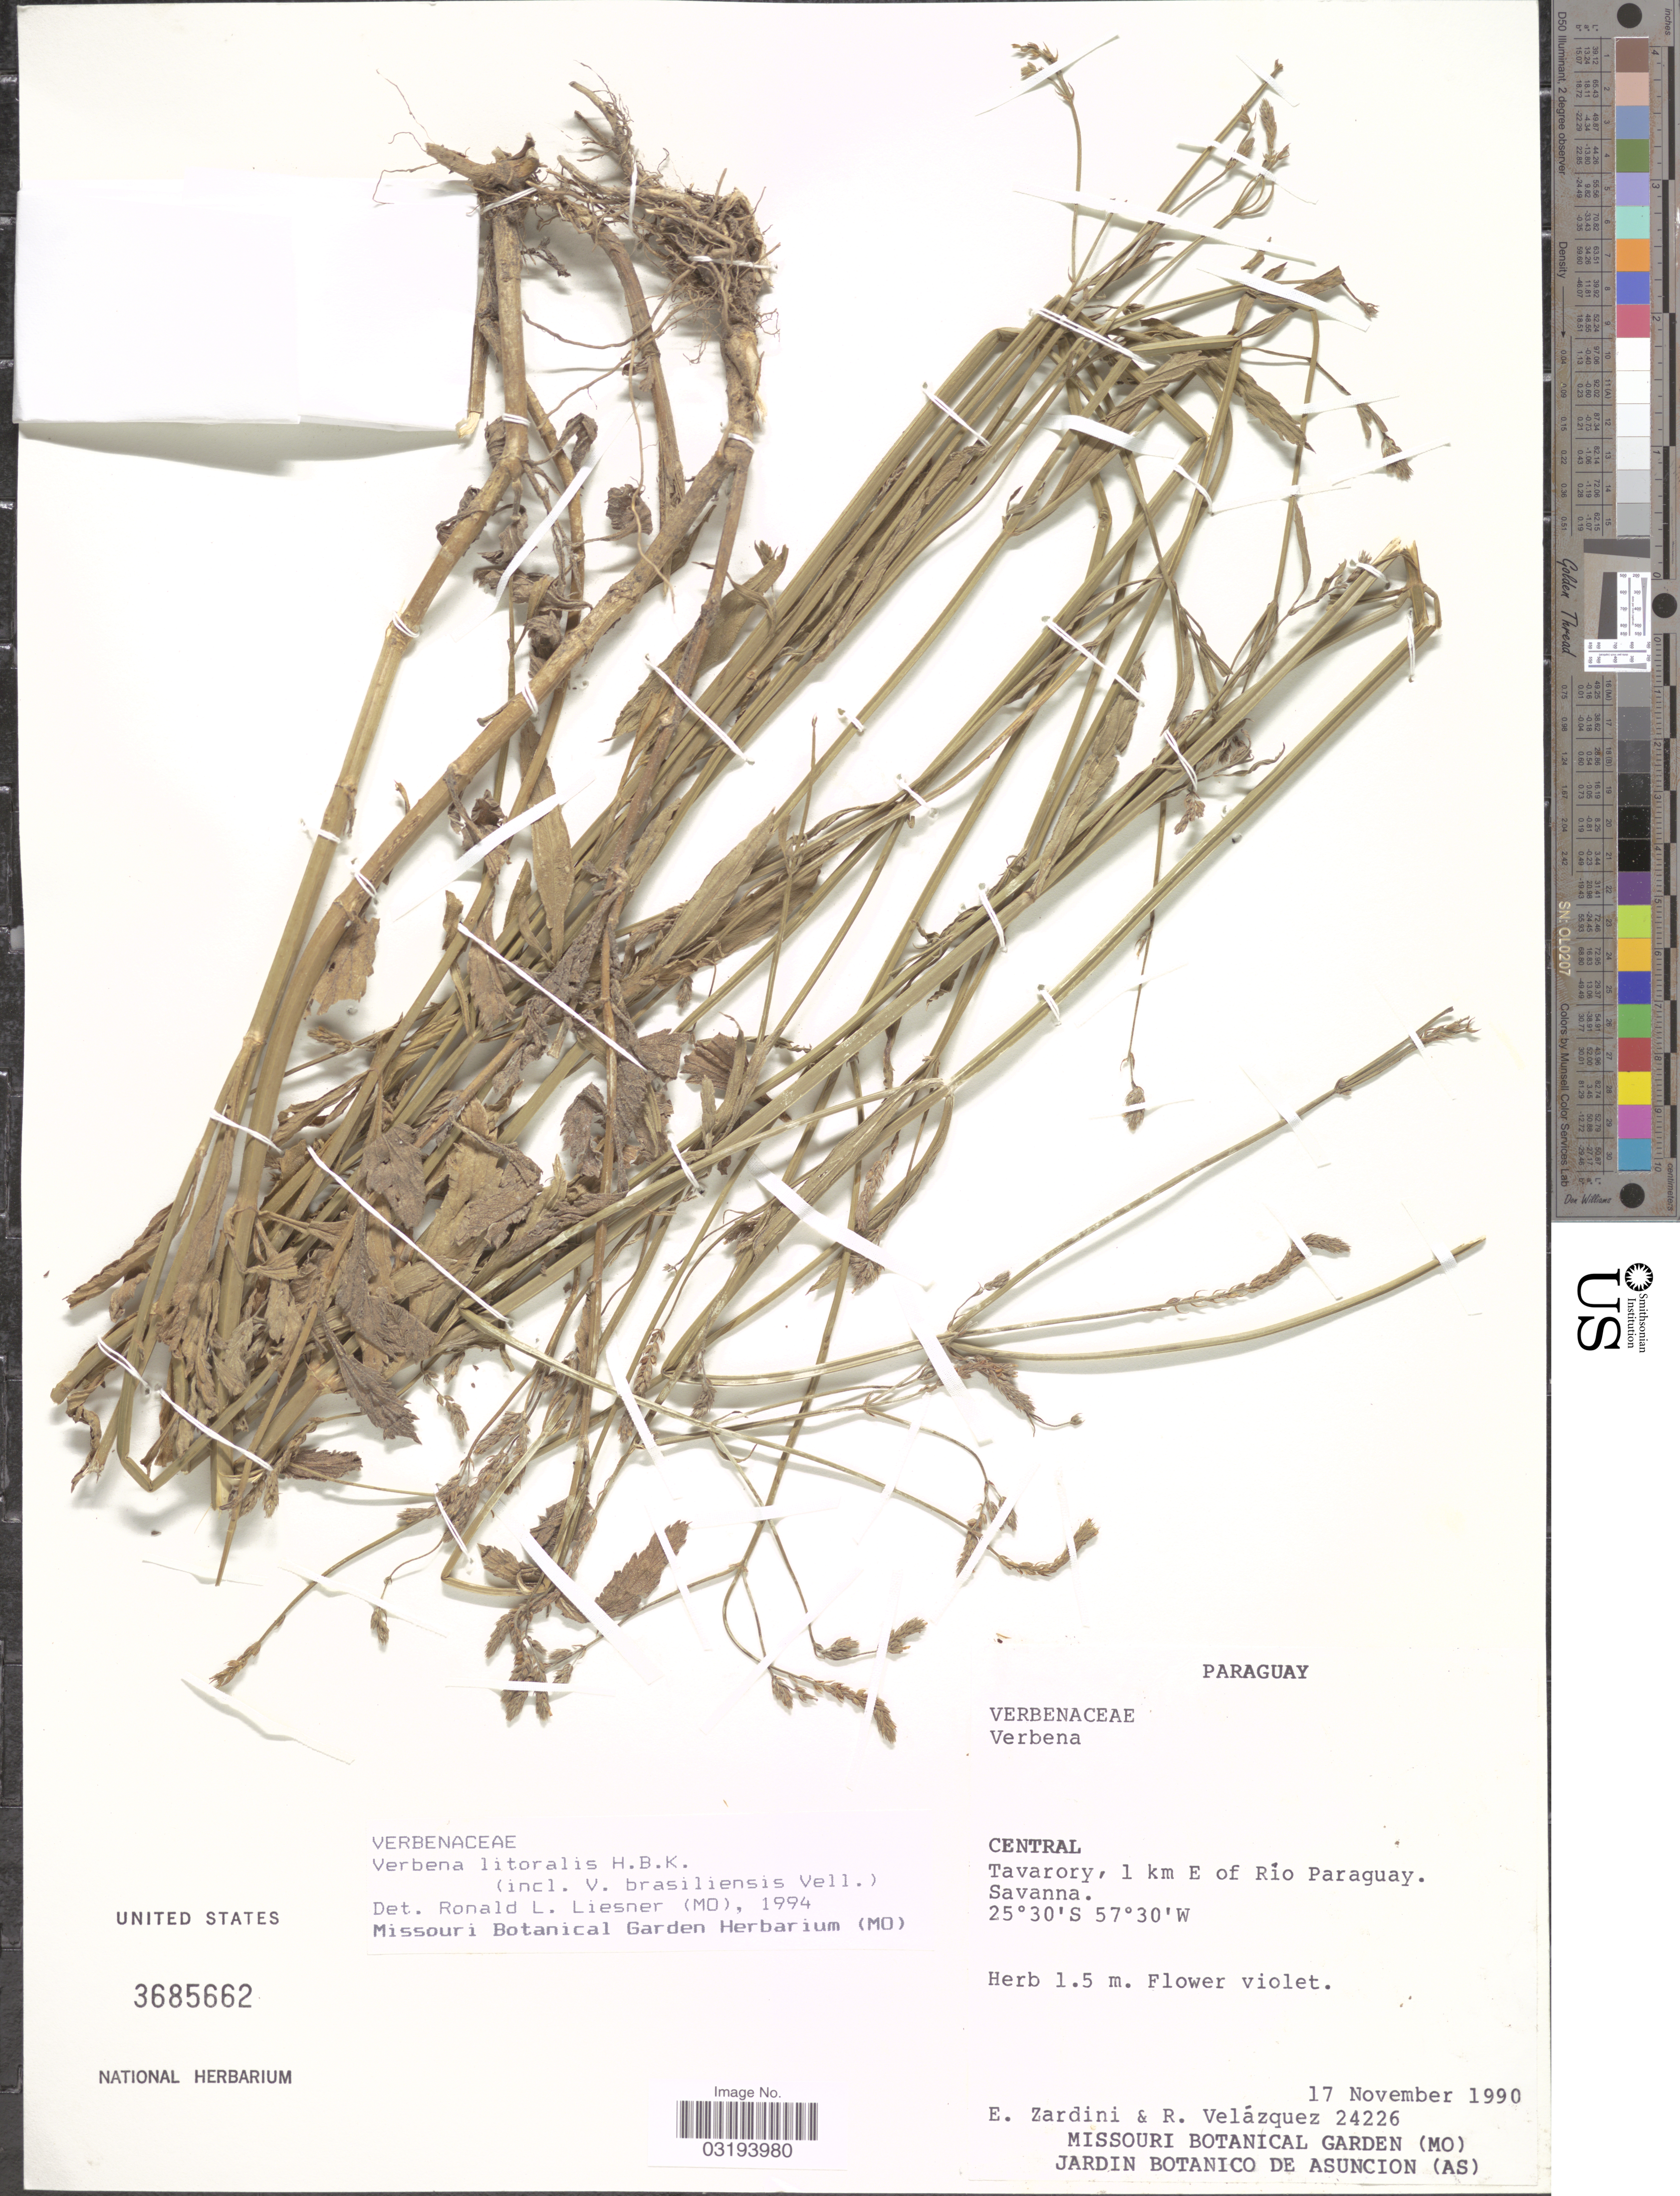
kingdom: Plantae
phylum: Tracheophyta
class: Magnoliopsida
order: Lamiales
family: Verbenaceae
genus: Verbena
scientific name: Verbena litoralis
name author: Kunth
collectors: E. Zardini & R. Velázquez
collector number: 24226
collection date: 1990-11-17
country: Paraguay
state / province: Central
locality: Tavarory, 1 km E of Río Paraguay.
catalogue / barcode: US 3685662